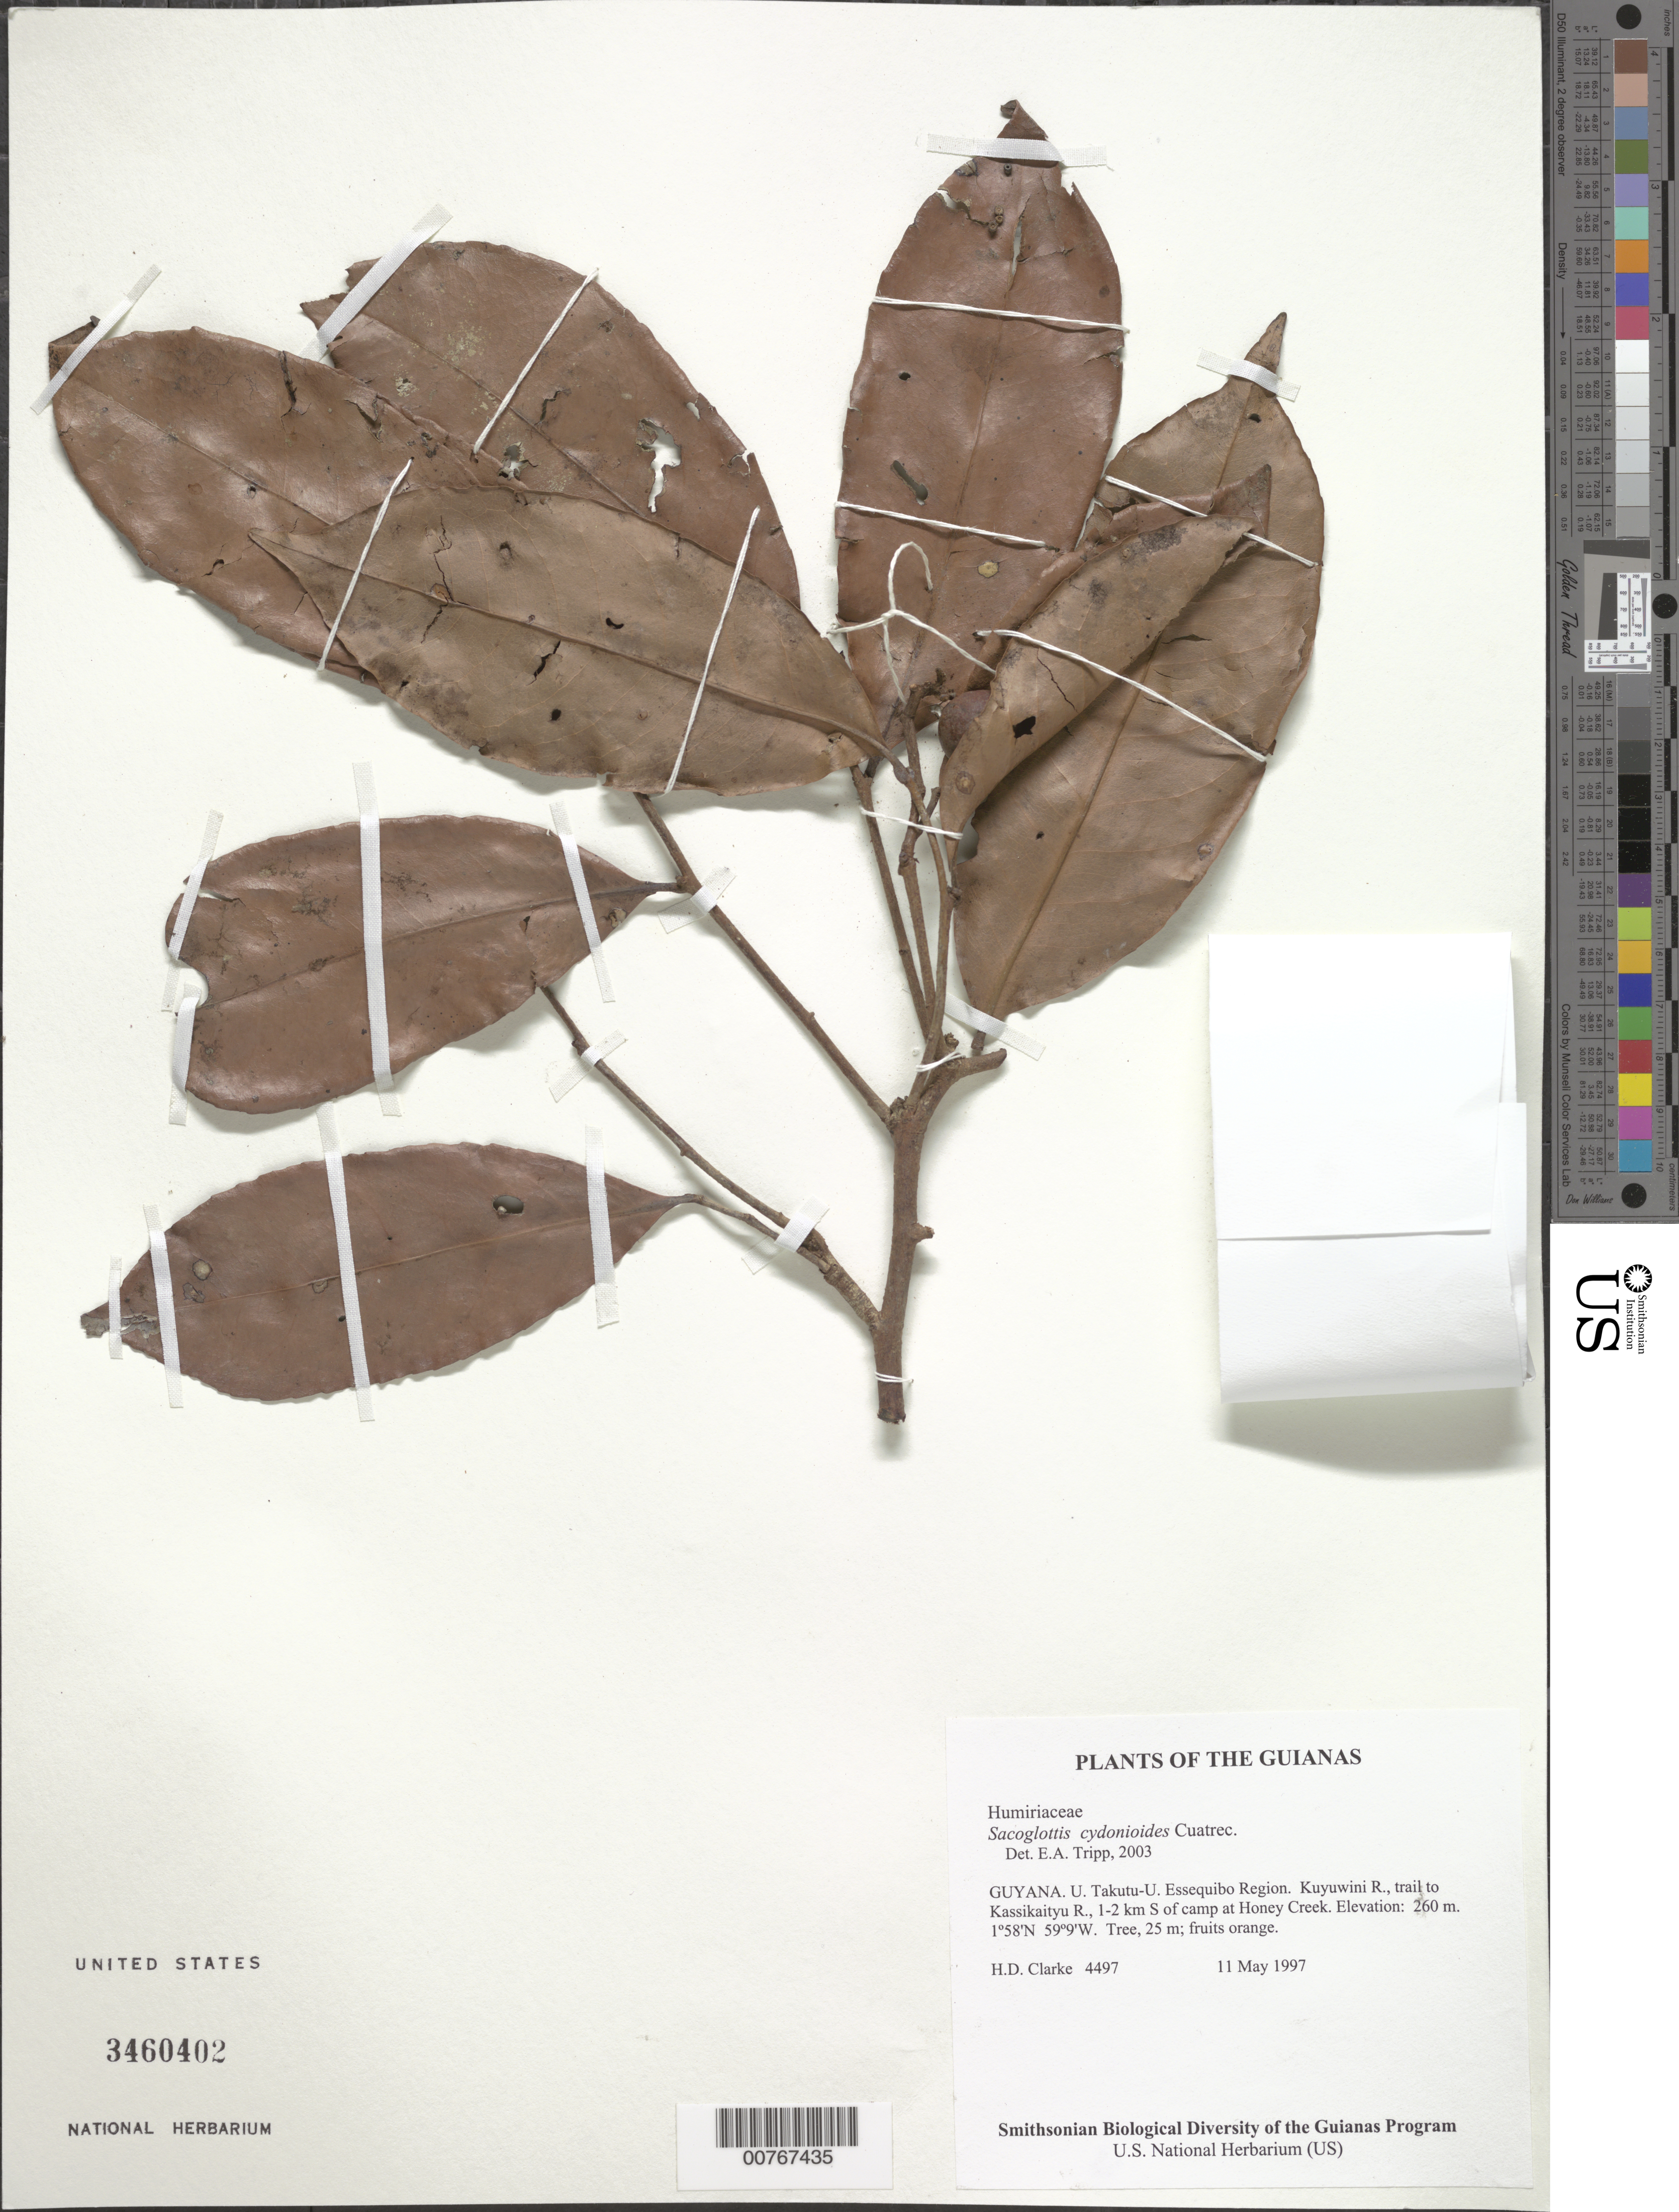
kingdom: Plantae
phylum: Tracheophyta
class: Magnoliopsida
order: Malpighiales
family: Humiriaceae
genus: Sacoglottis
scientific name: Sacoglottis cydonioides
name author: Cuatrec.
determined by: Tripp, Erin A.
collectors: H. D. Clarke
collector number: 4497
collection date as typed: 11 May 1997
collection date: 1997-05-11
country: Guyana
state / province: U. Takutu-U. Essequibo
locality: Kuyuwini R., trail to Kassikaityu R., 1-2 km S of camp at Honey Creek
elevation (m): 260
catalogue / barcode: US 3460402